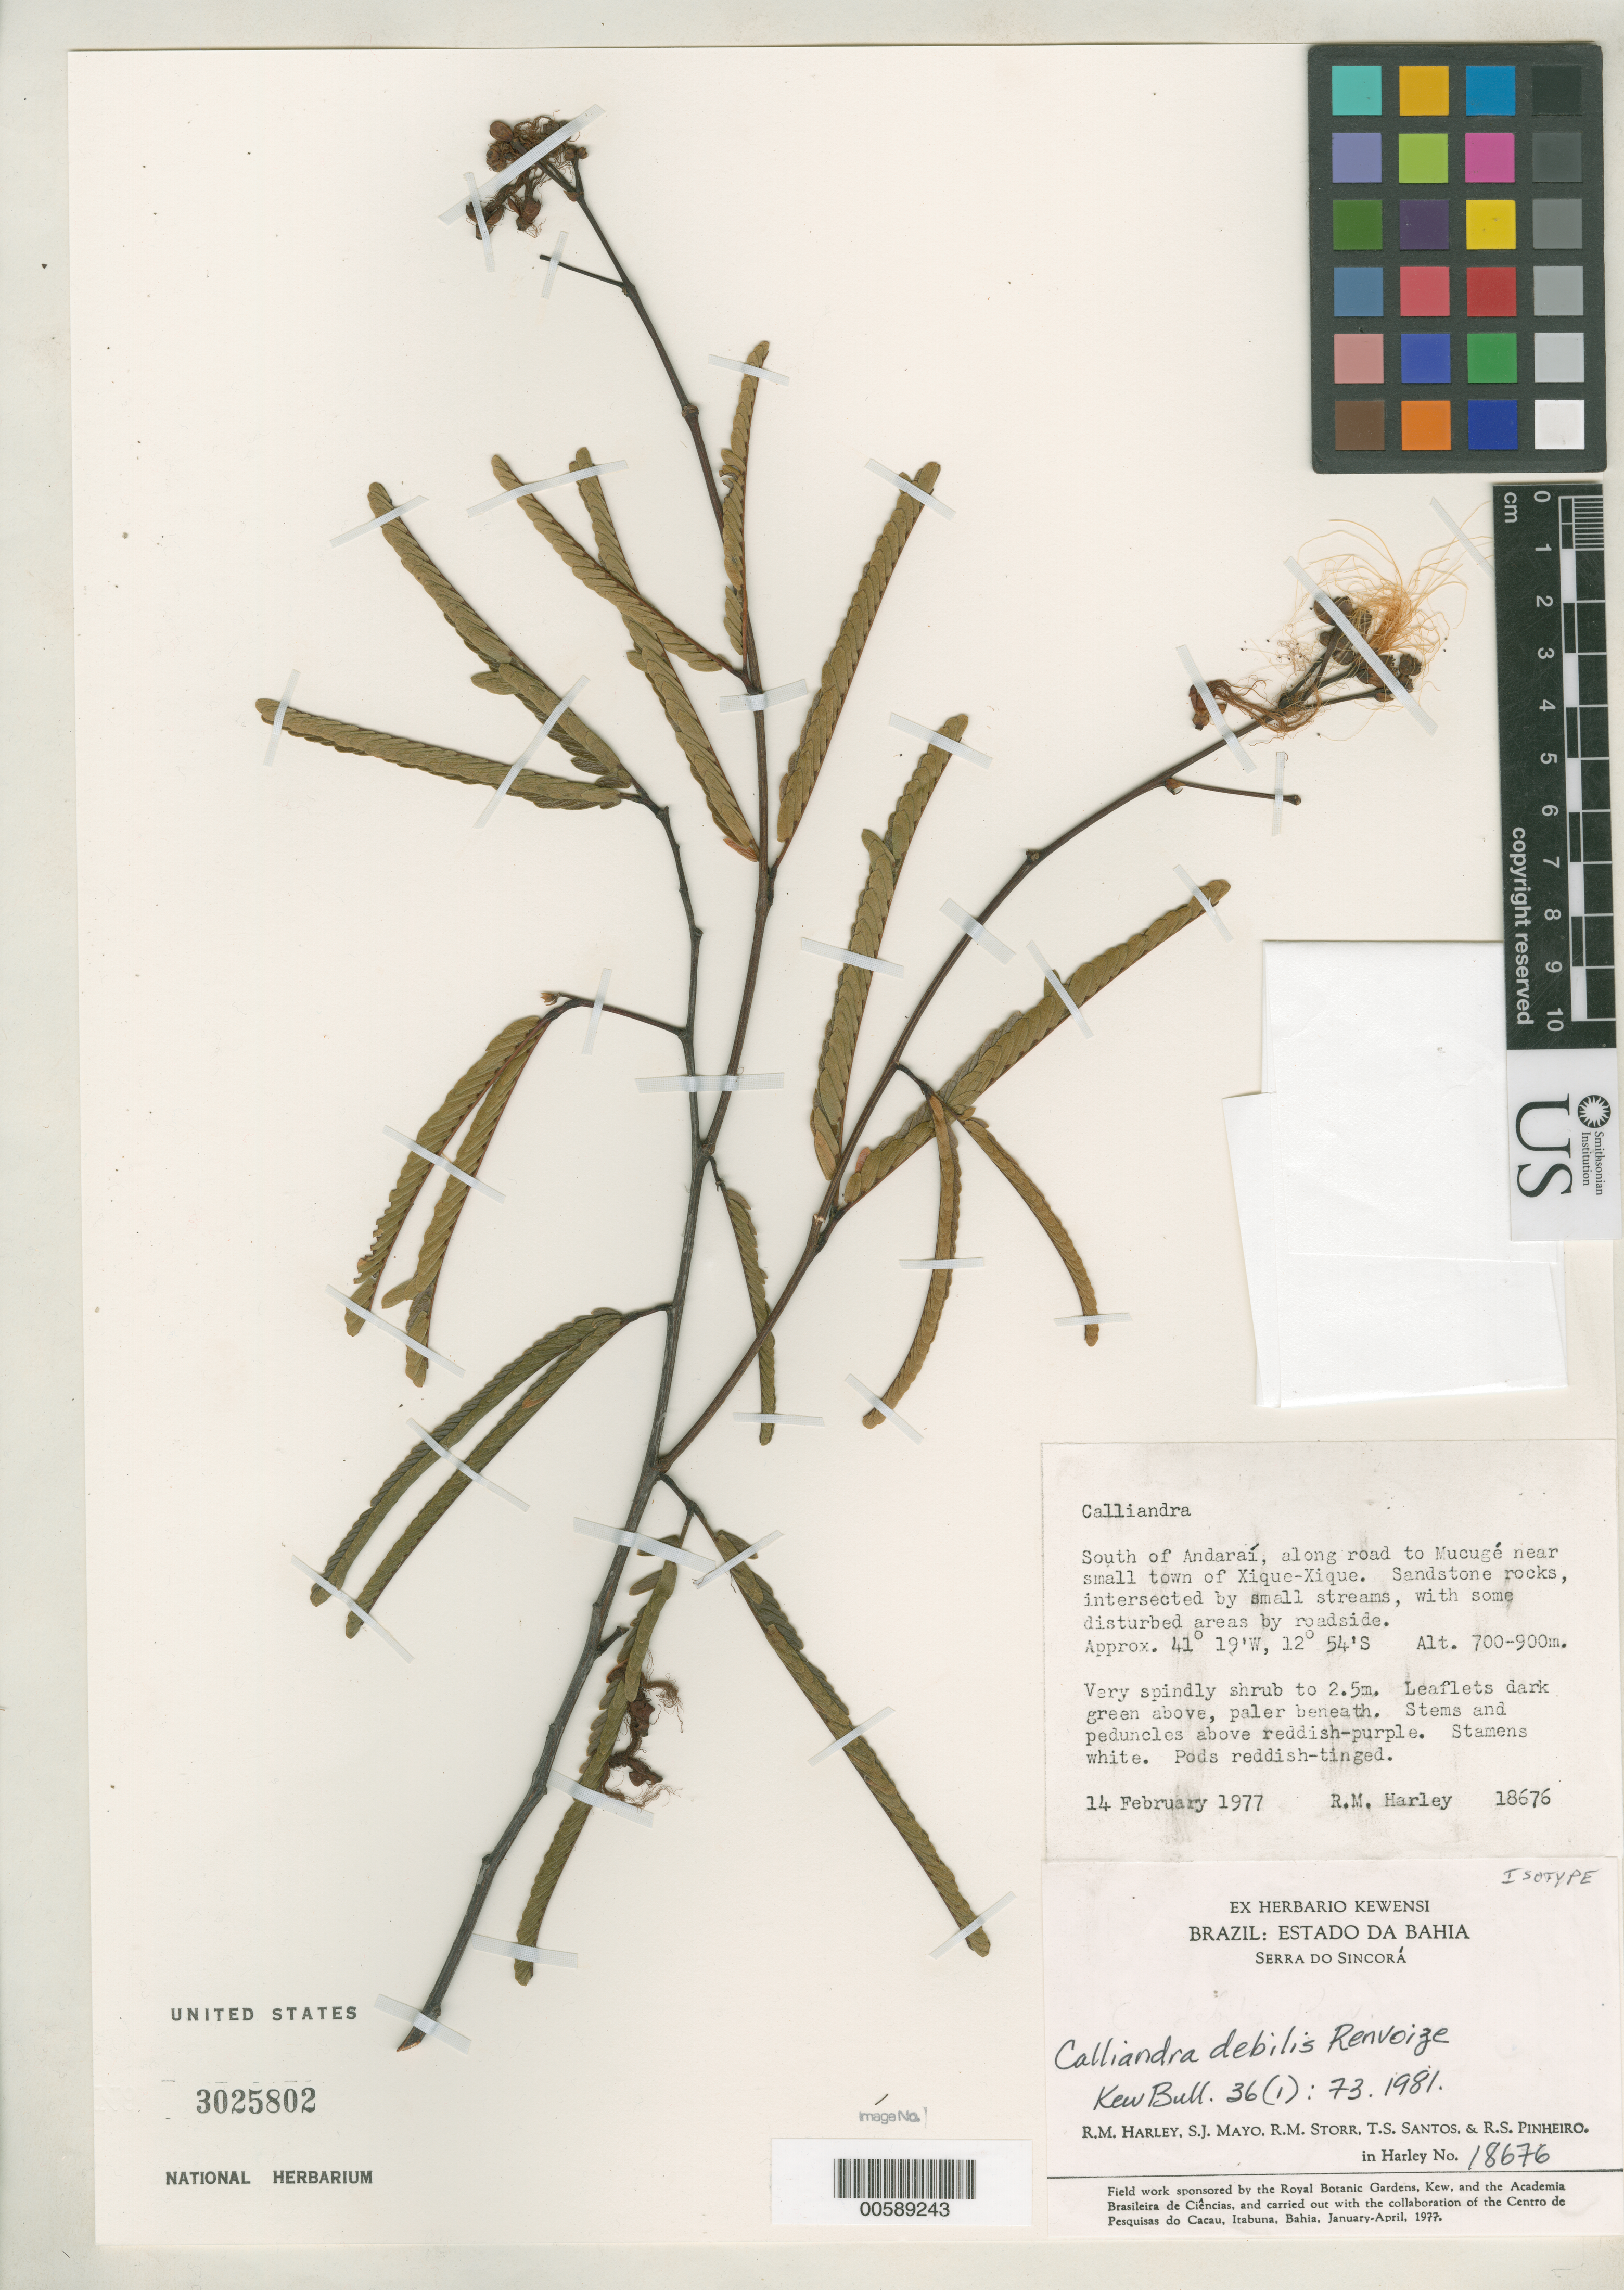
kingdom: Plantae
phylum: Tracheophyta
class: Magnoliopsida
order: Fabales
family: Fabaceae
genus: Calliandra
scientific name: Calliandra debilis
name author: Renvoize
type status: Isotype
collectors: R. M. Harley, S. J. Mayo, R. M. Storr, T. S. Santos & R. S. Pinheiro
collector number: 18676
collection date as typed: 14 Feb 1977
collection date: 1977-02-14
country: Brazil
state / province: Bahia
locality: Serra do Sincora, S of Andarai, along road to Mucuge near small town of Xique-Xique.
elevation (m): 700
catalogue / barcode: US 3025802